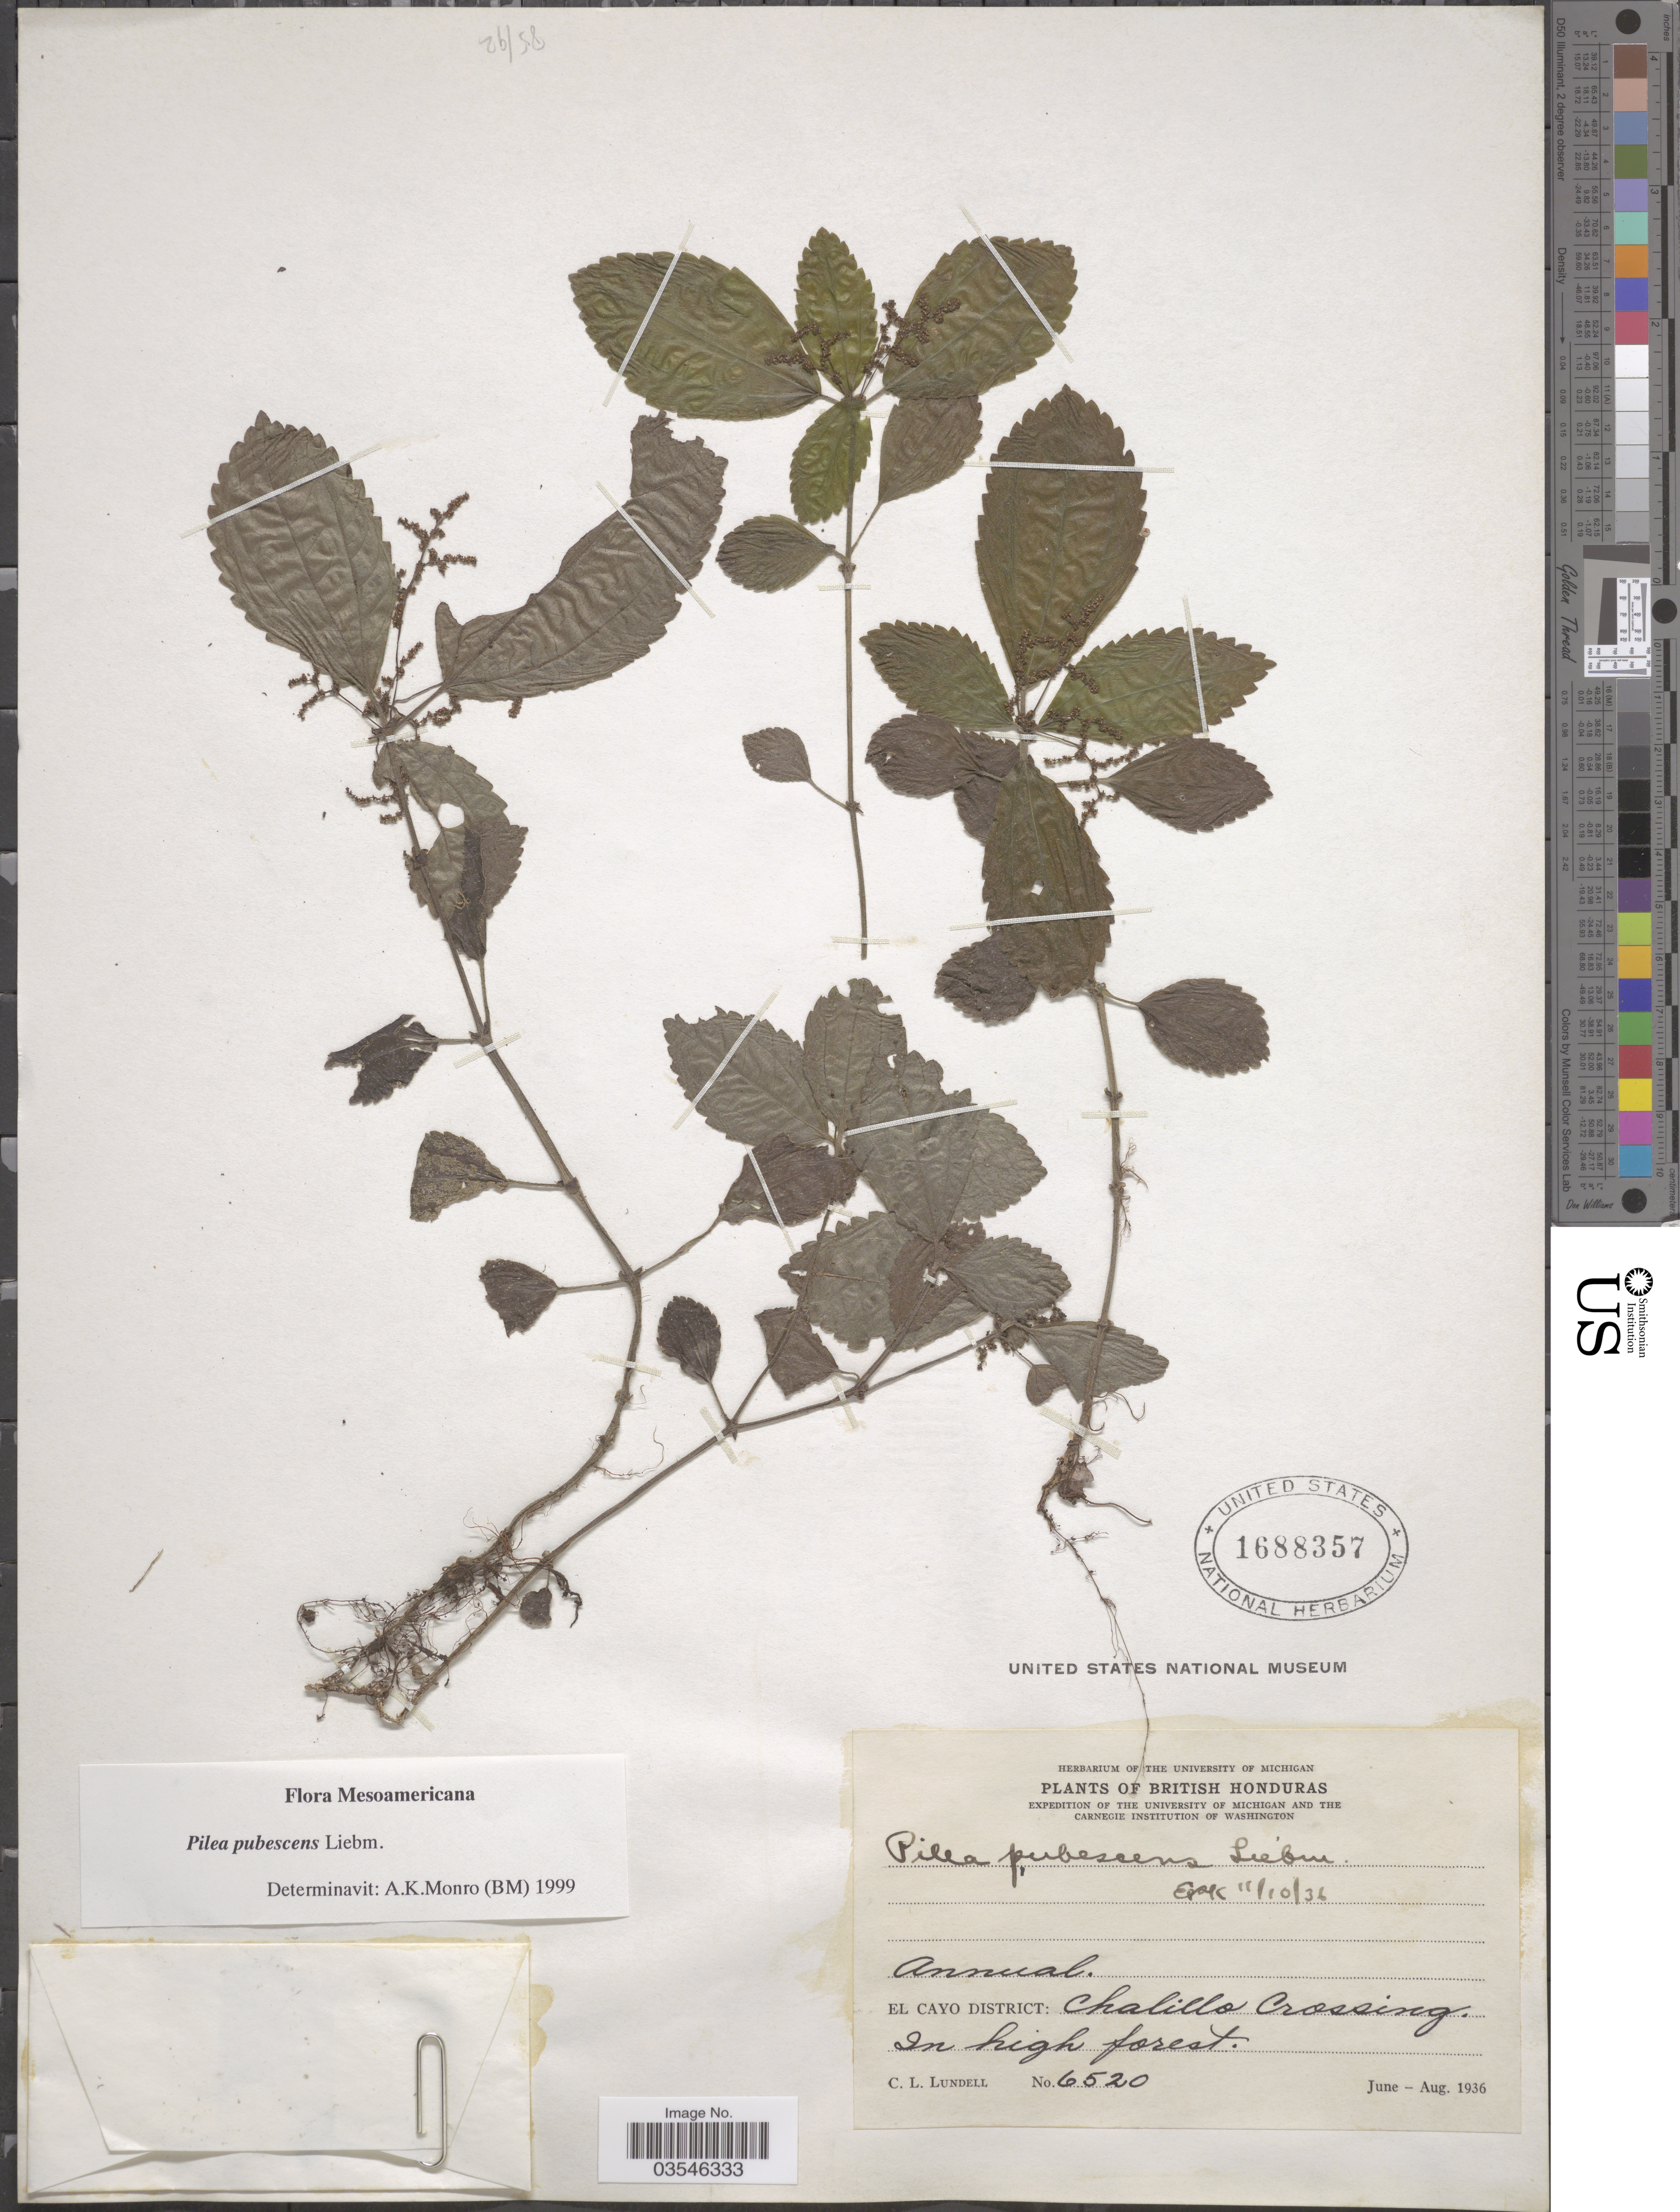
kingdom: Plantae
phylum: Tracheophyta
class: Magnoliopsida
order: Rosales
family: Urticaceae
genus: Pilea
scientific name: Pilea pubescens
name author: Liebm.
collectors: C. L. Lundell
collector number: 6520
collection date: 1936-06/1936-08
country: Belize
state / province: Cayo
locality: British Honduras. El Cayo District: Chalillo Crossing.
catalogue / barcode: US 1688357